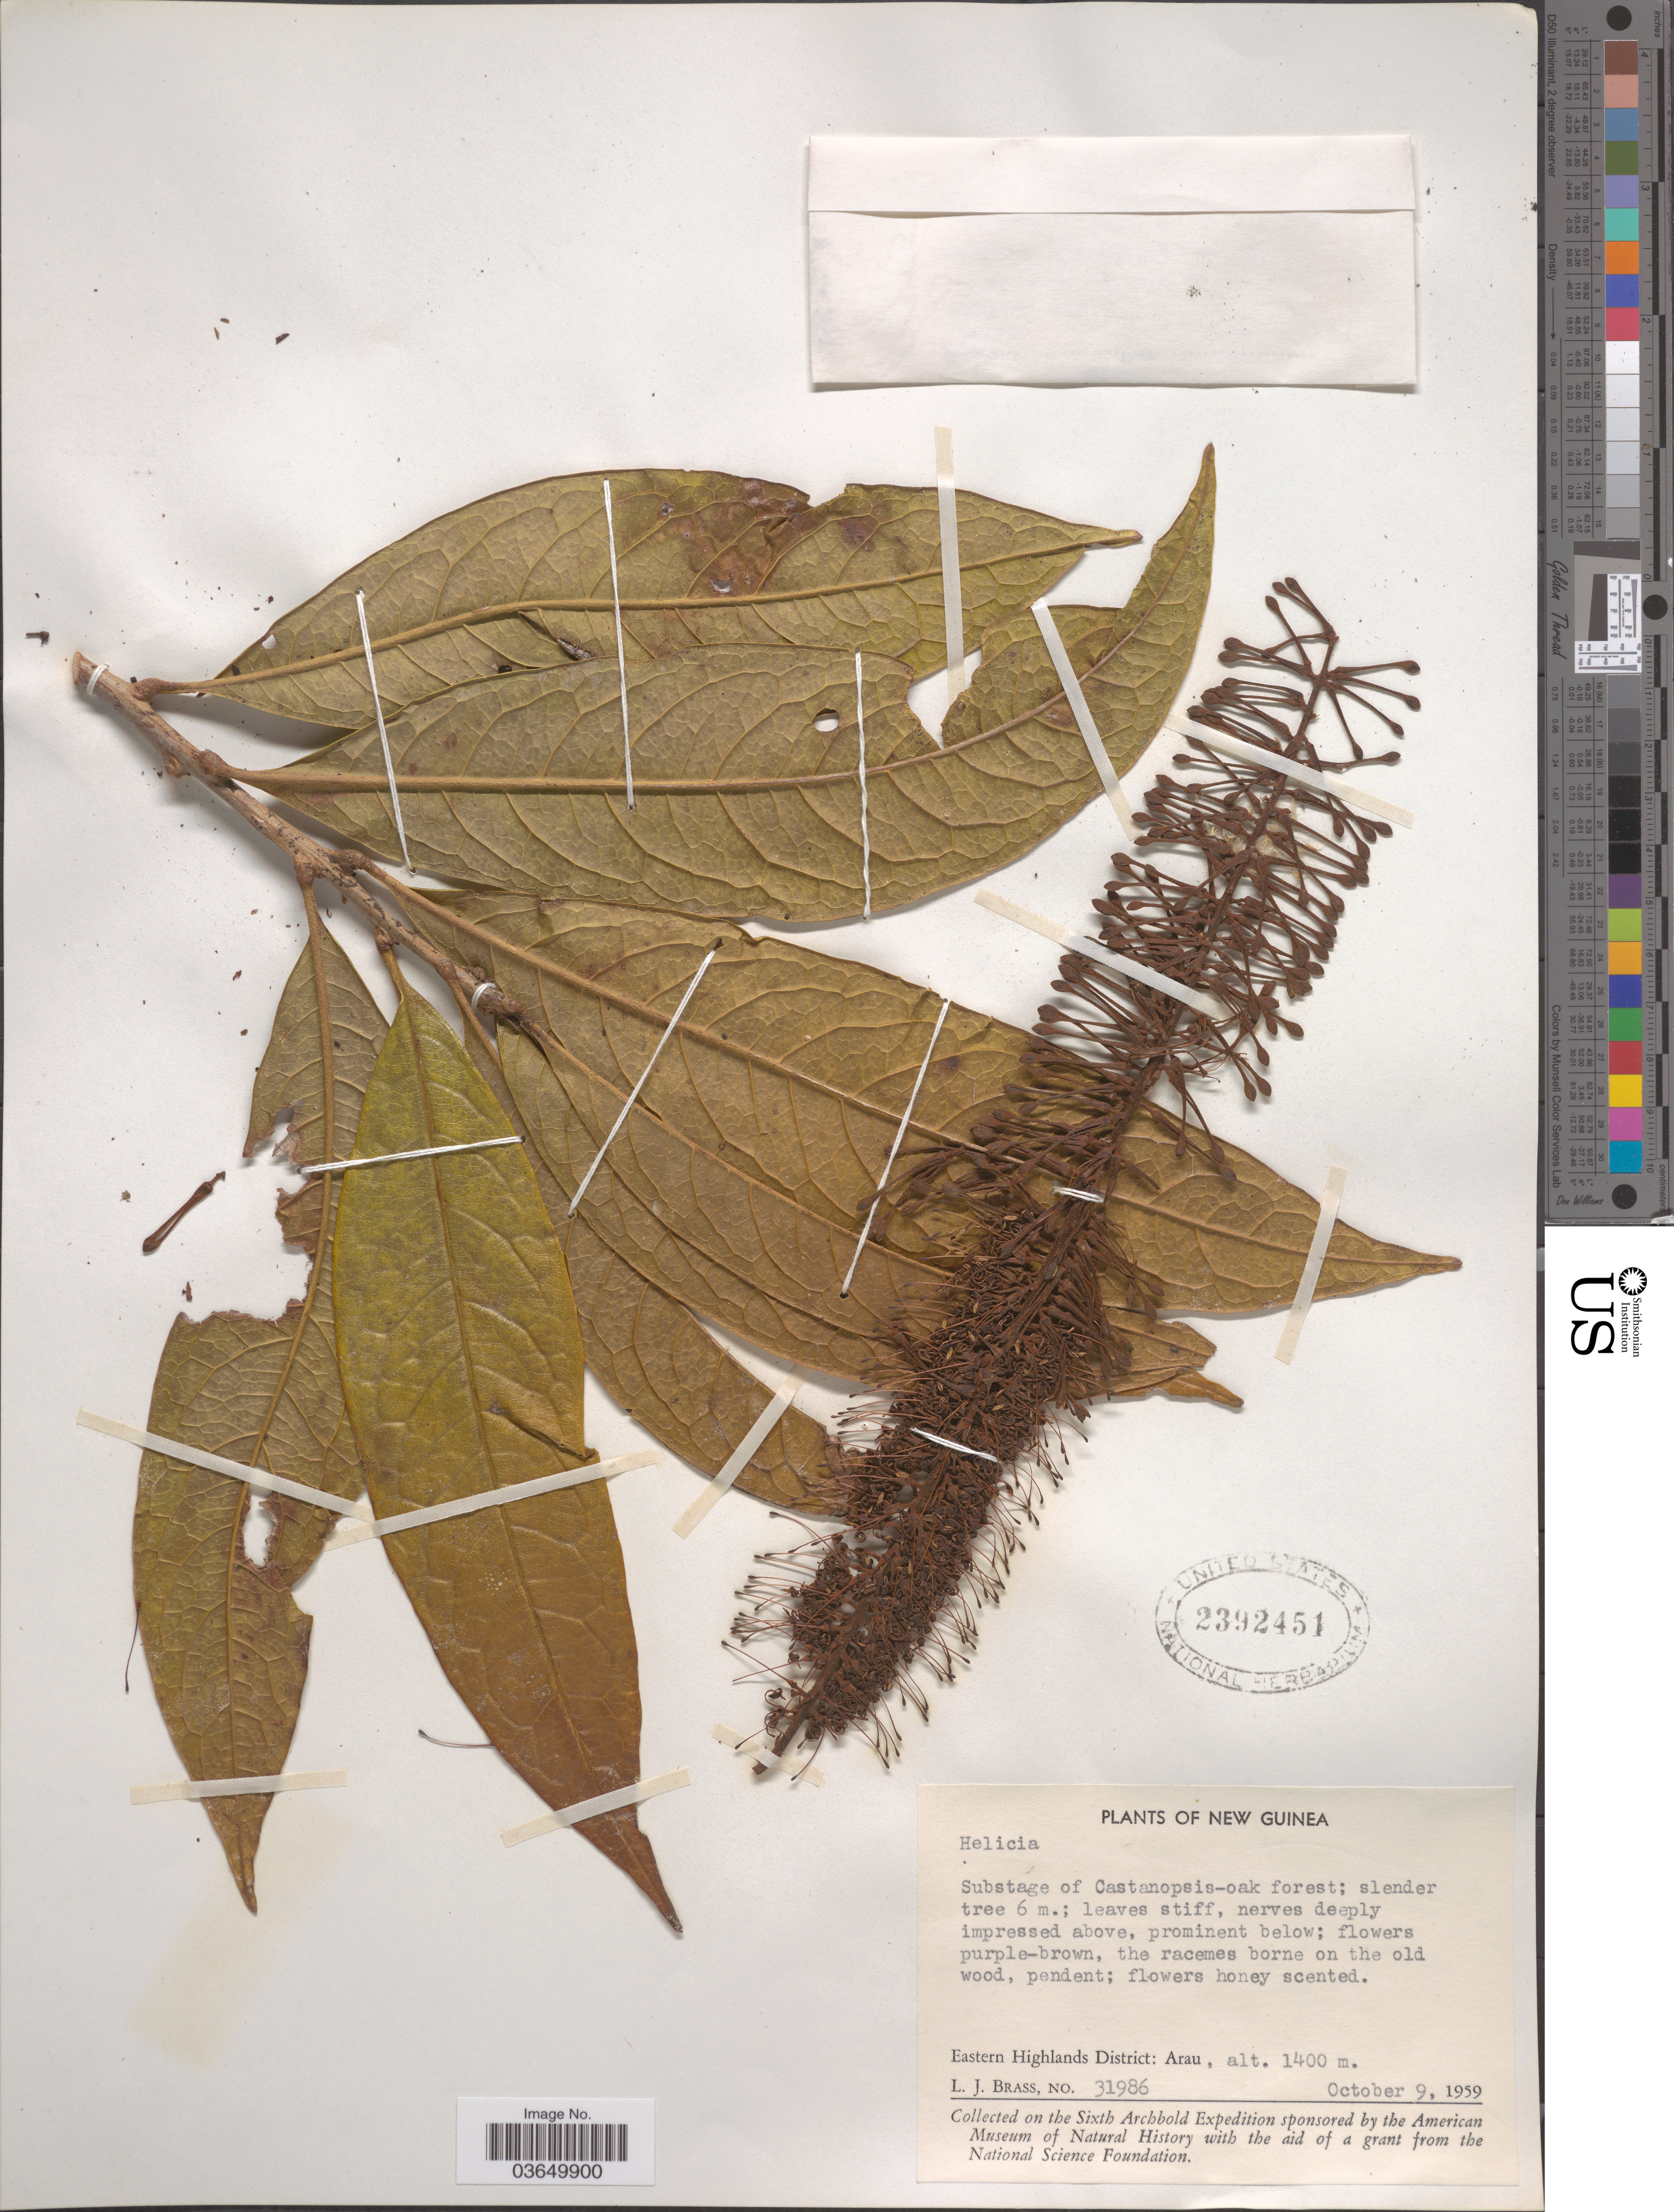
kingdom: Plantae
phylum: Tracheophyta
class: Magnoliopsida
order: Proteales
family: Proteaceae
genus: Helicia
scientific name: Helicia sp.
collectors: L. J. Brass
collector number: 31986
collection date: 1959-10-09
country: Papua New Guinea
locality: New Guinea. Eastern Highlands District: Arau.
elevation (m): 1400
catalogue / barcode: US 2392451